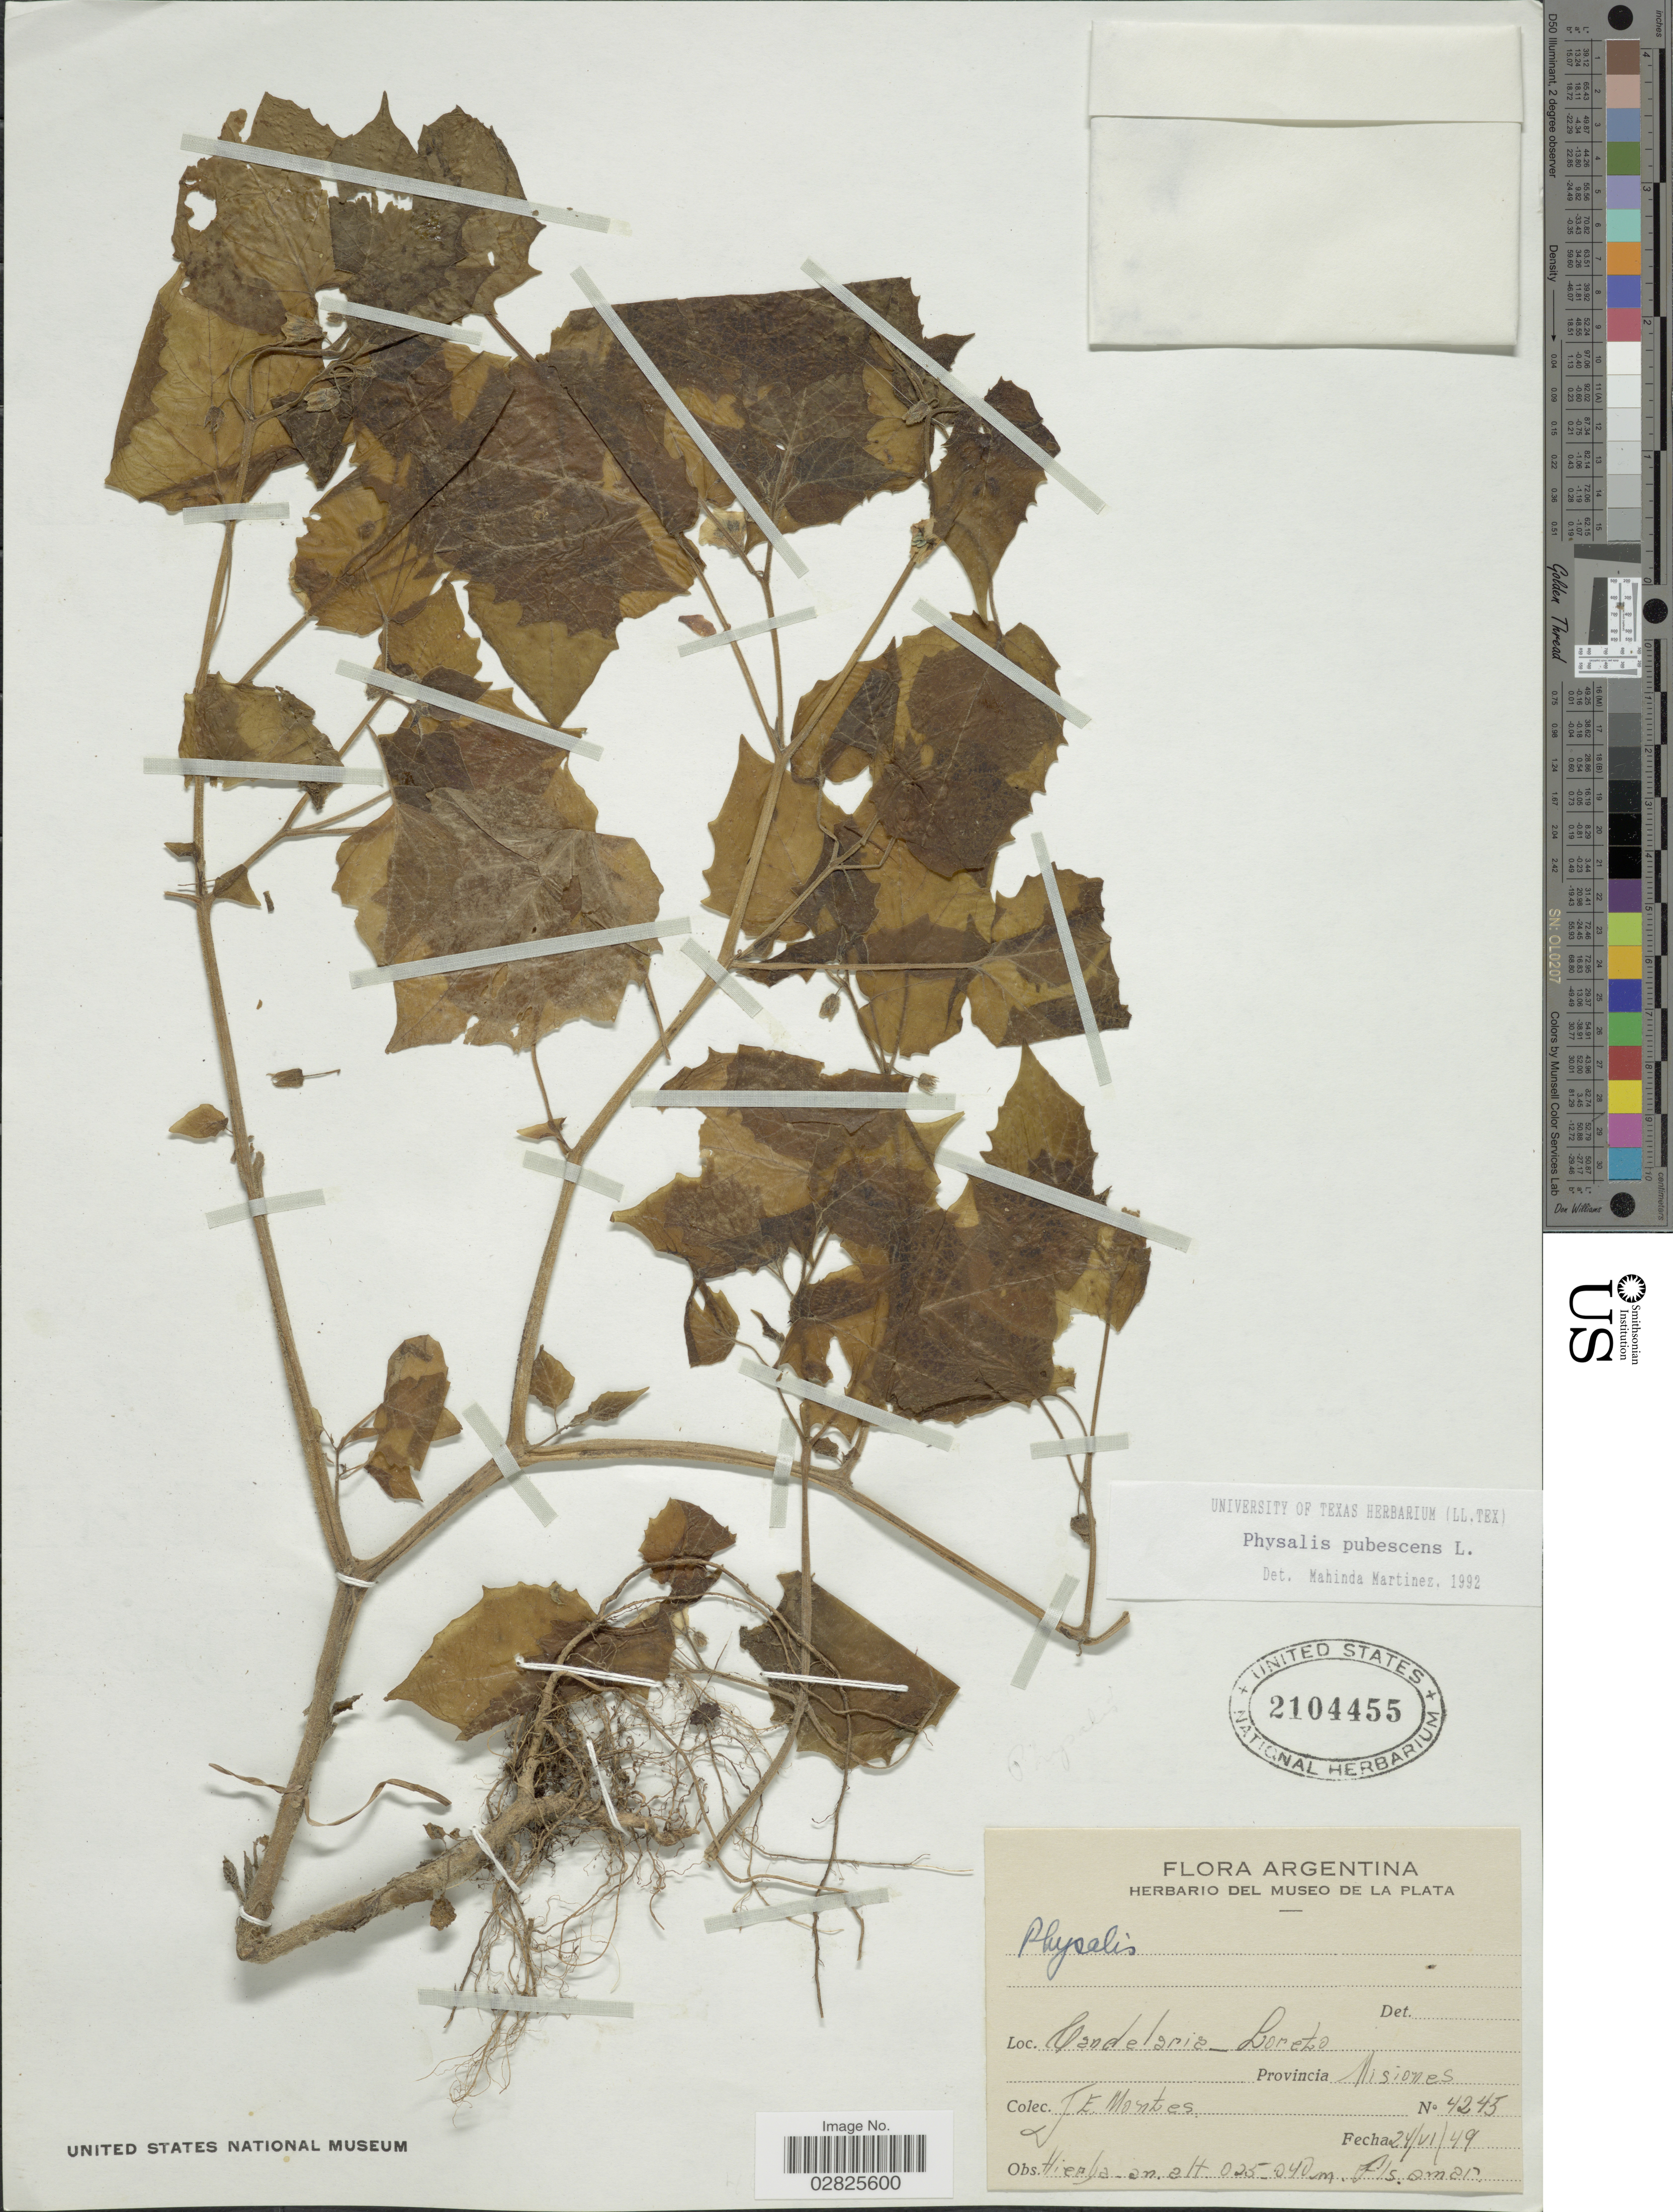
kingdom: Plantae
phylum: Tracheophyta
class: Magnoliopsida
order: Solanales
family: Solanaceae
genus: Physalis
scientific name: Physalis pubescens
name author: L.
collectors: J. E. Montes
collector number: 4245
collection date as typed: Transcribed d/m/y: 24/6/49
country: Argentina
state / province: Misiones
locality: Candelaria - Loreto.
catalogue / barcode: US 2104455